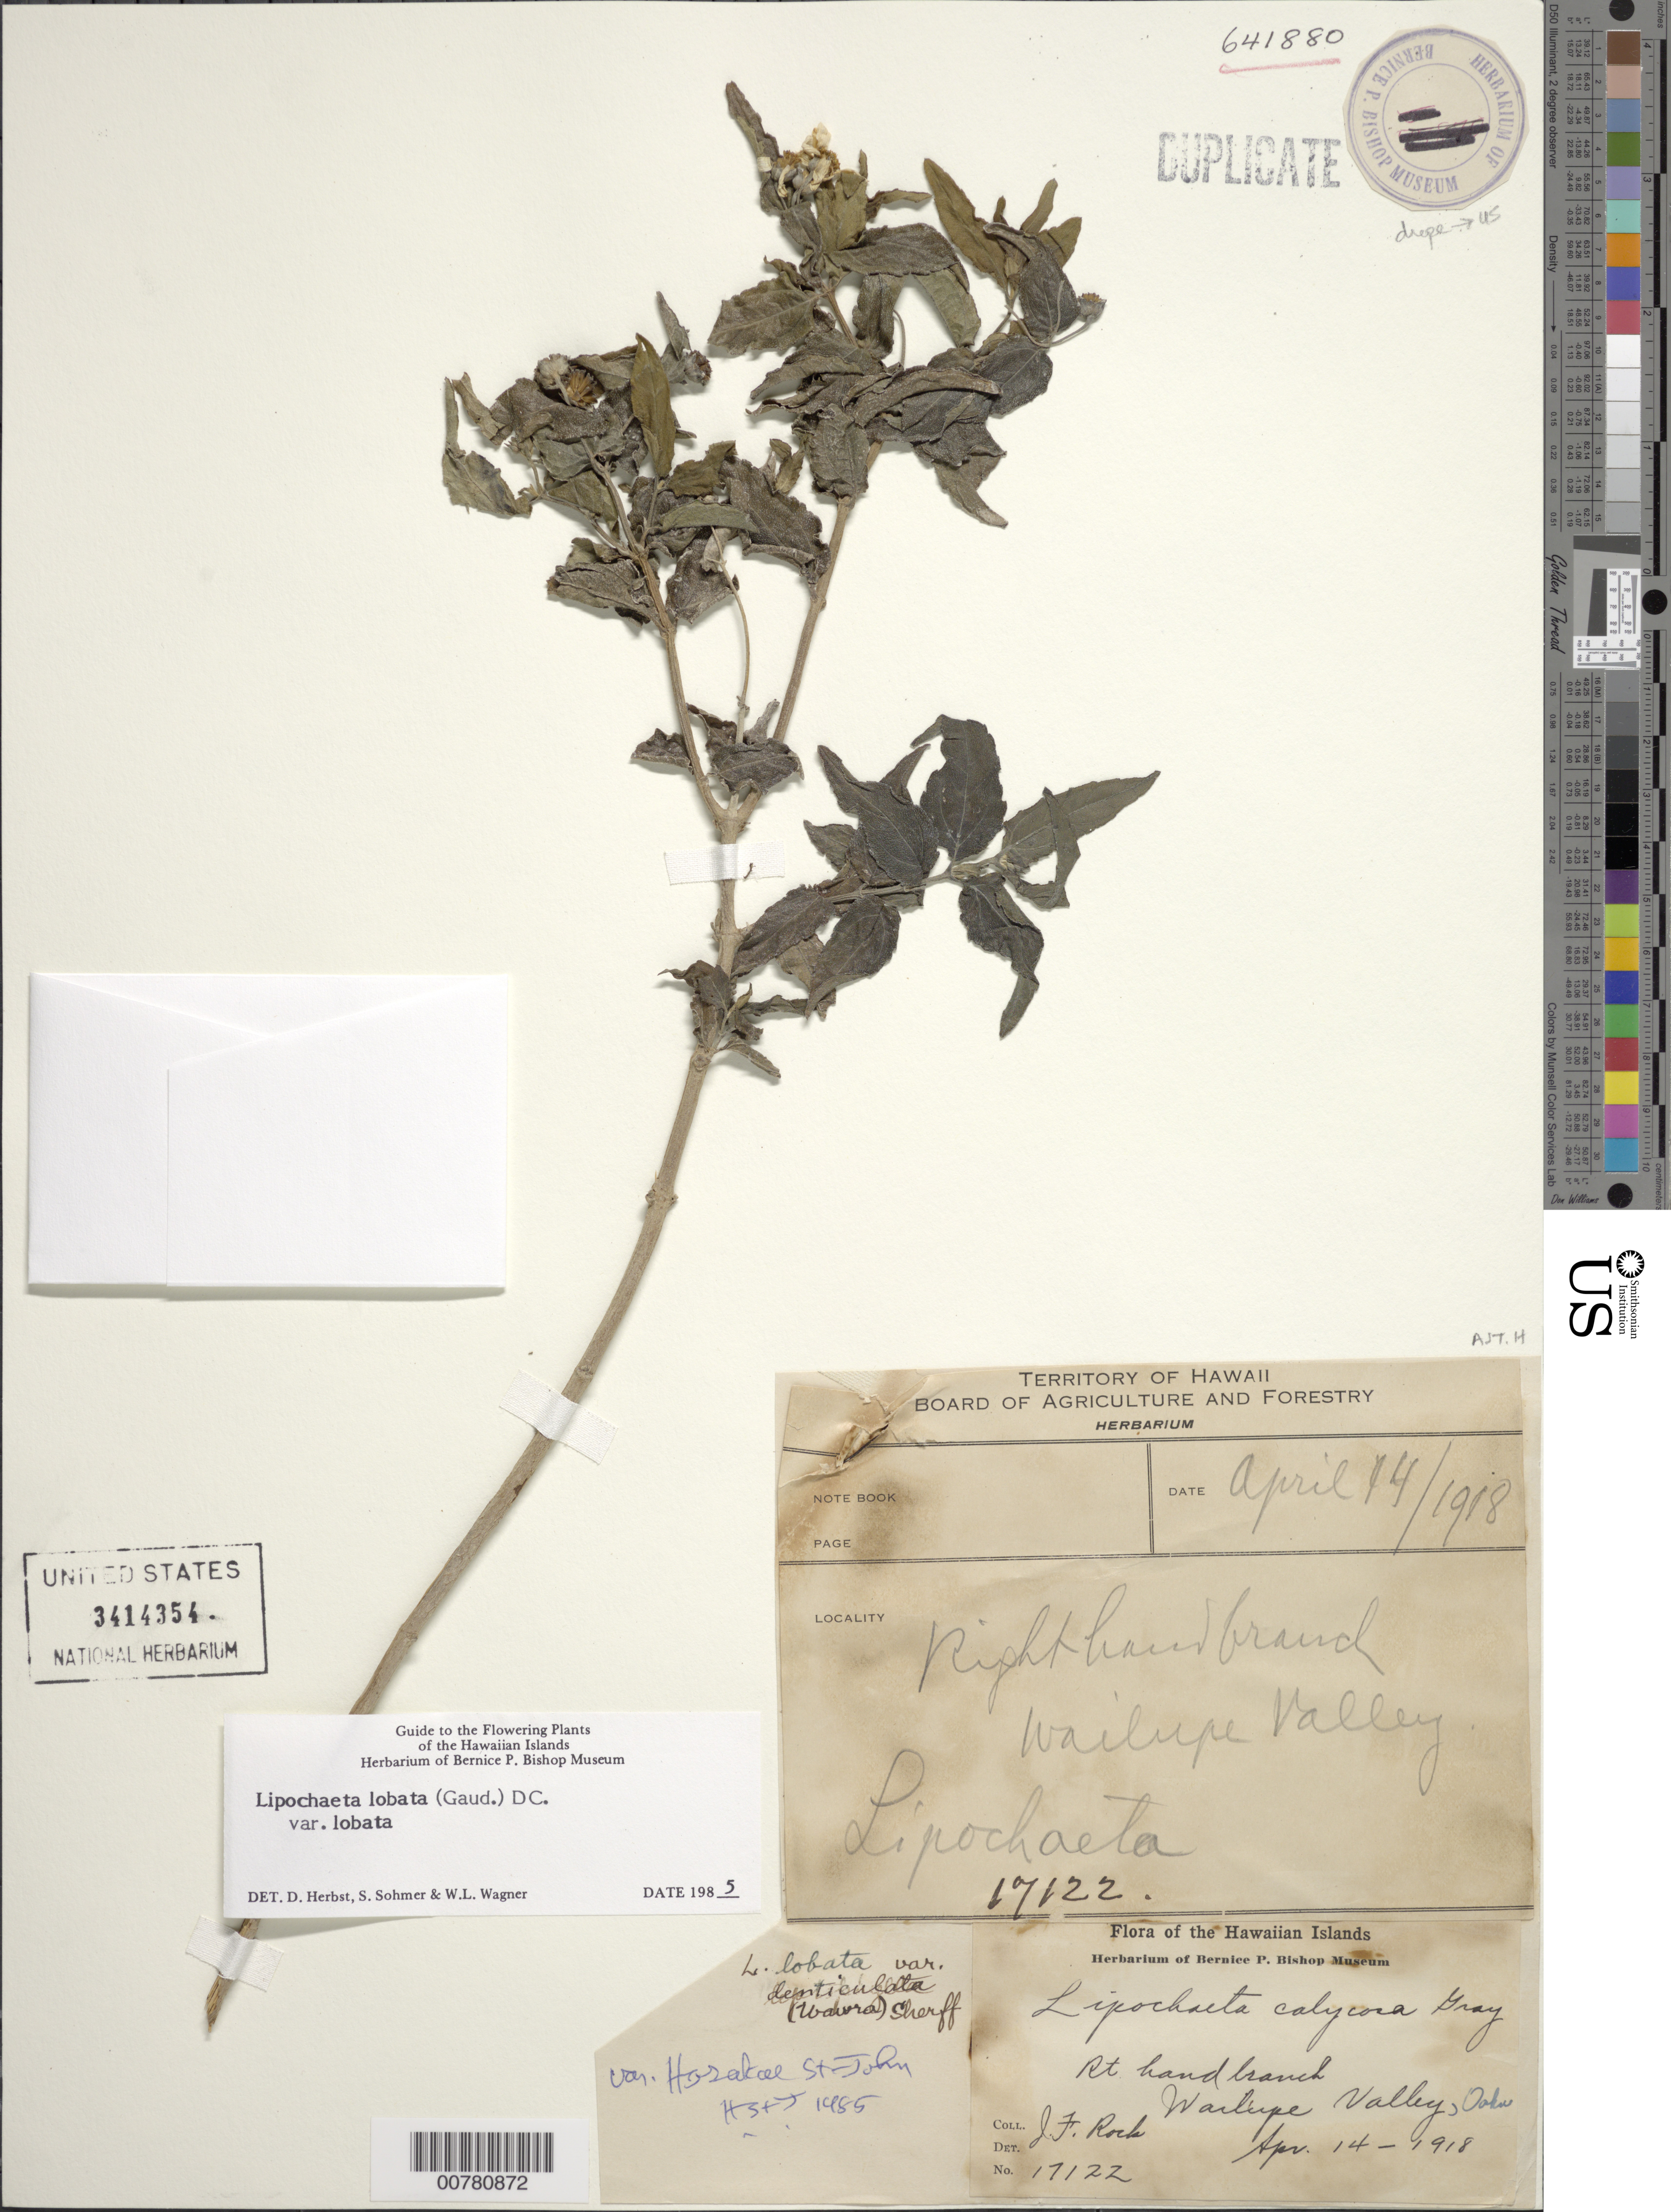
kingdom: Plantae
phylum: Tracheophyta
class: Magnoliopsida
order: Asterales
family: Asteraceae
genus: Lipochaeta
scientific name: Lipochaeta lobata var. lobata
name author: (Gaudich.) DC.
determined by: Wagner, W. L.; Herbst, D. R.; Sohmer, S. H.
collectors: J. F. Rock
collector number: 17122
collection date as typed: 14 Apr 1918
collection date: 1918-04-14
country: United States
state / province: Hawaii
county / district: Honolulu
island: Oahu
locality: Wailupe Valley, right-hand branch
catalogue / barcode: US 3414354